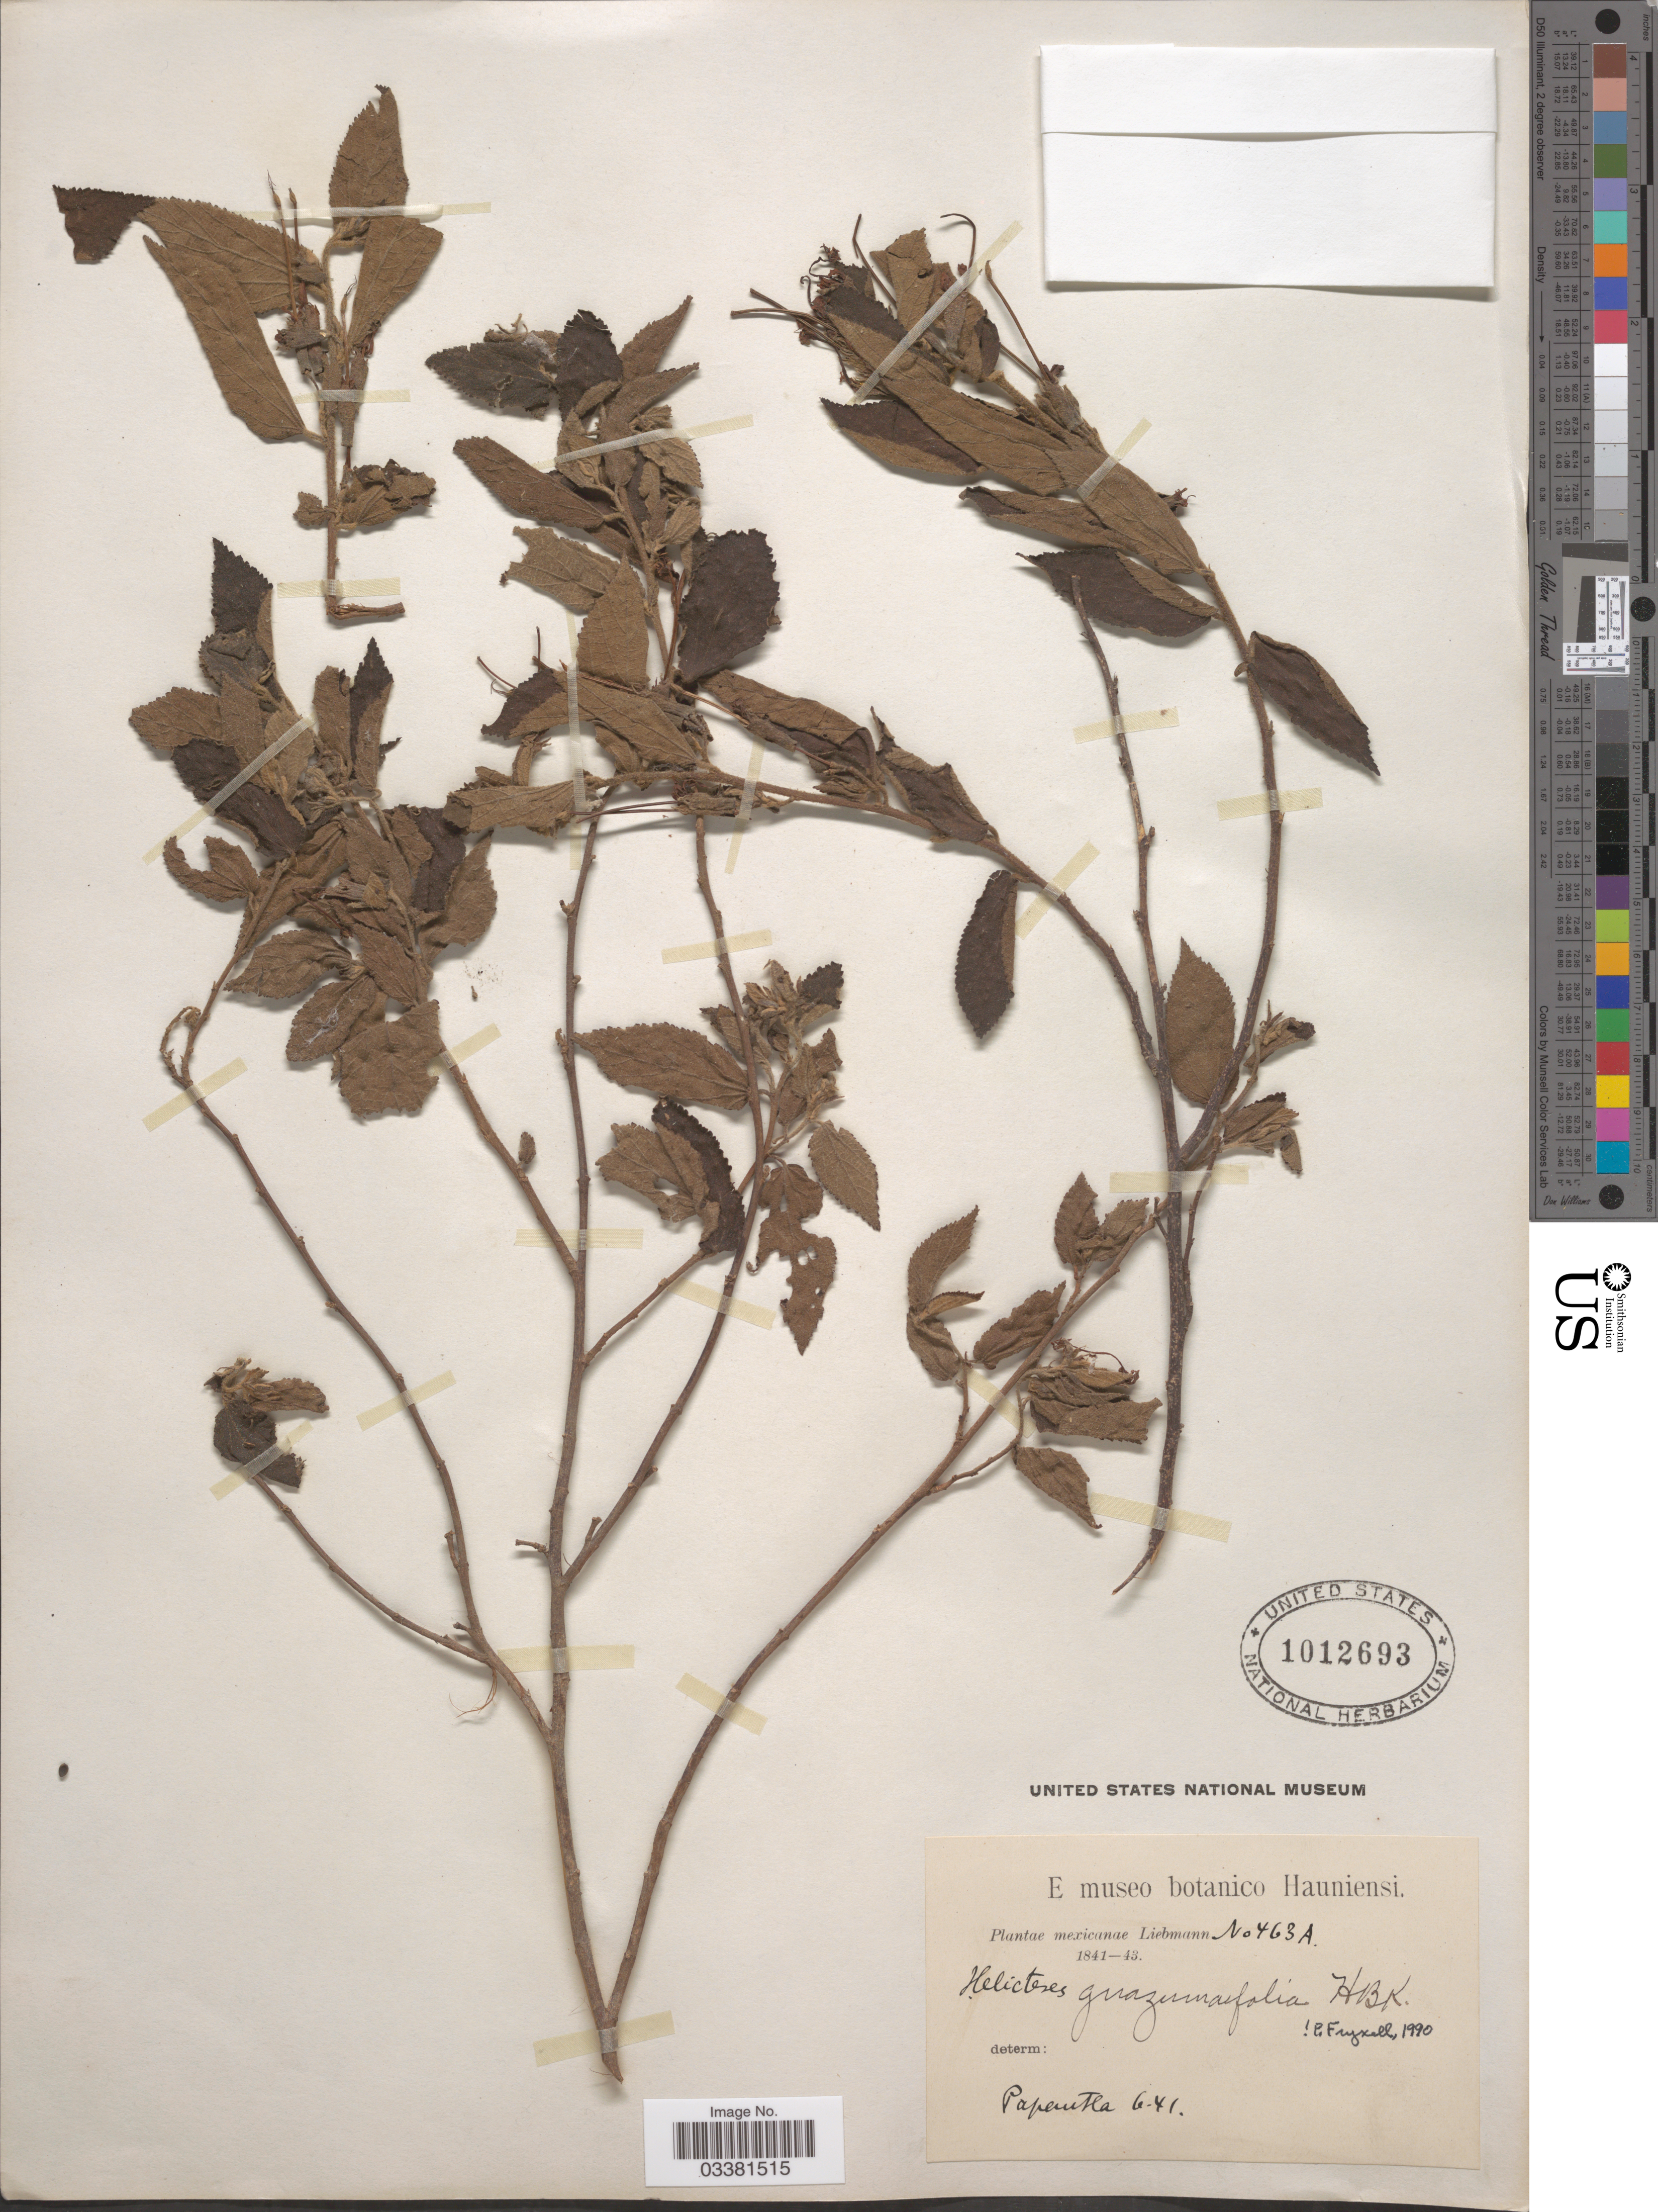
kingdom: Plantae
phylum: Tracheophyta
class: Magnoliopsida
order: Malvales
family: Malvaceae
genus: Helicteres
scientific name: Helicteres guazumifolia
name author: Kunth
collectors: Liebmann, --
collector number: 463A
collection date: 1841-06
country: Mexico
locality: Papantla.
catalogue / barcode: US 1012693